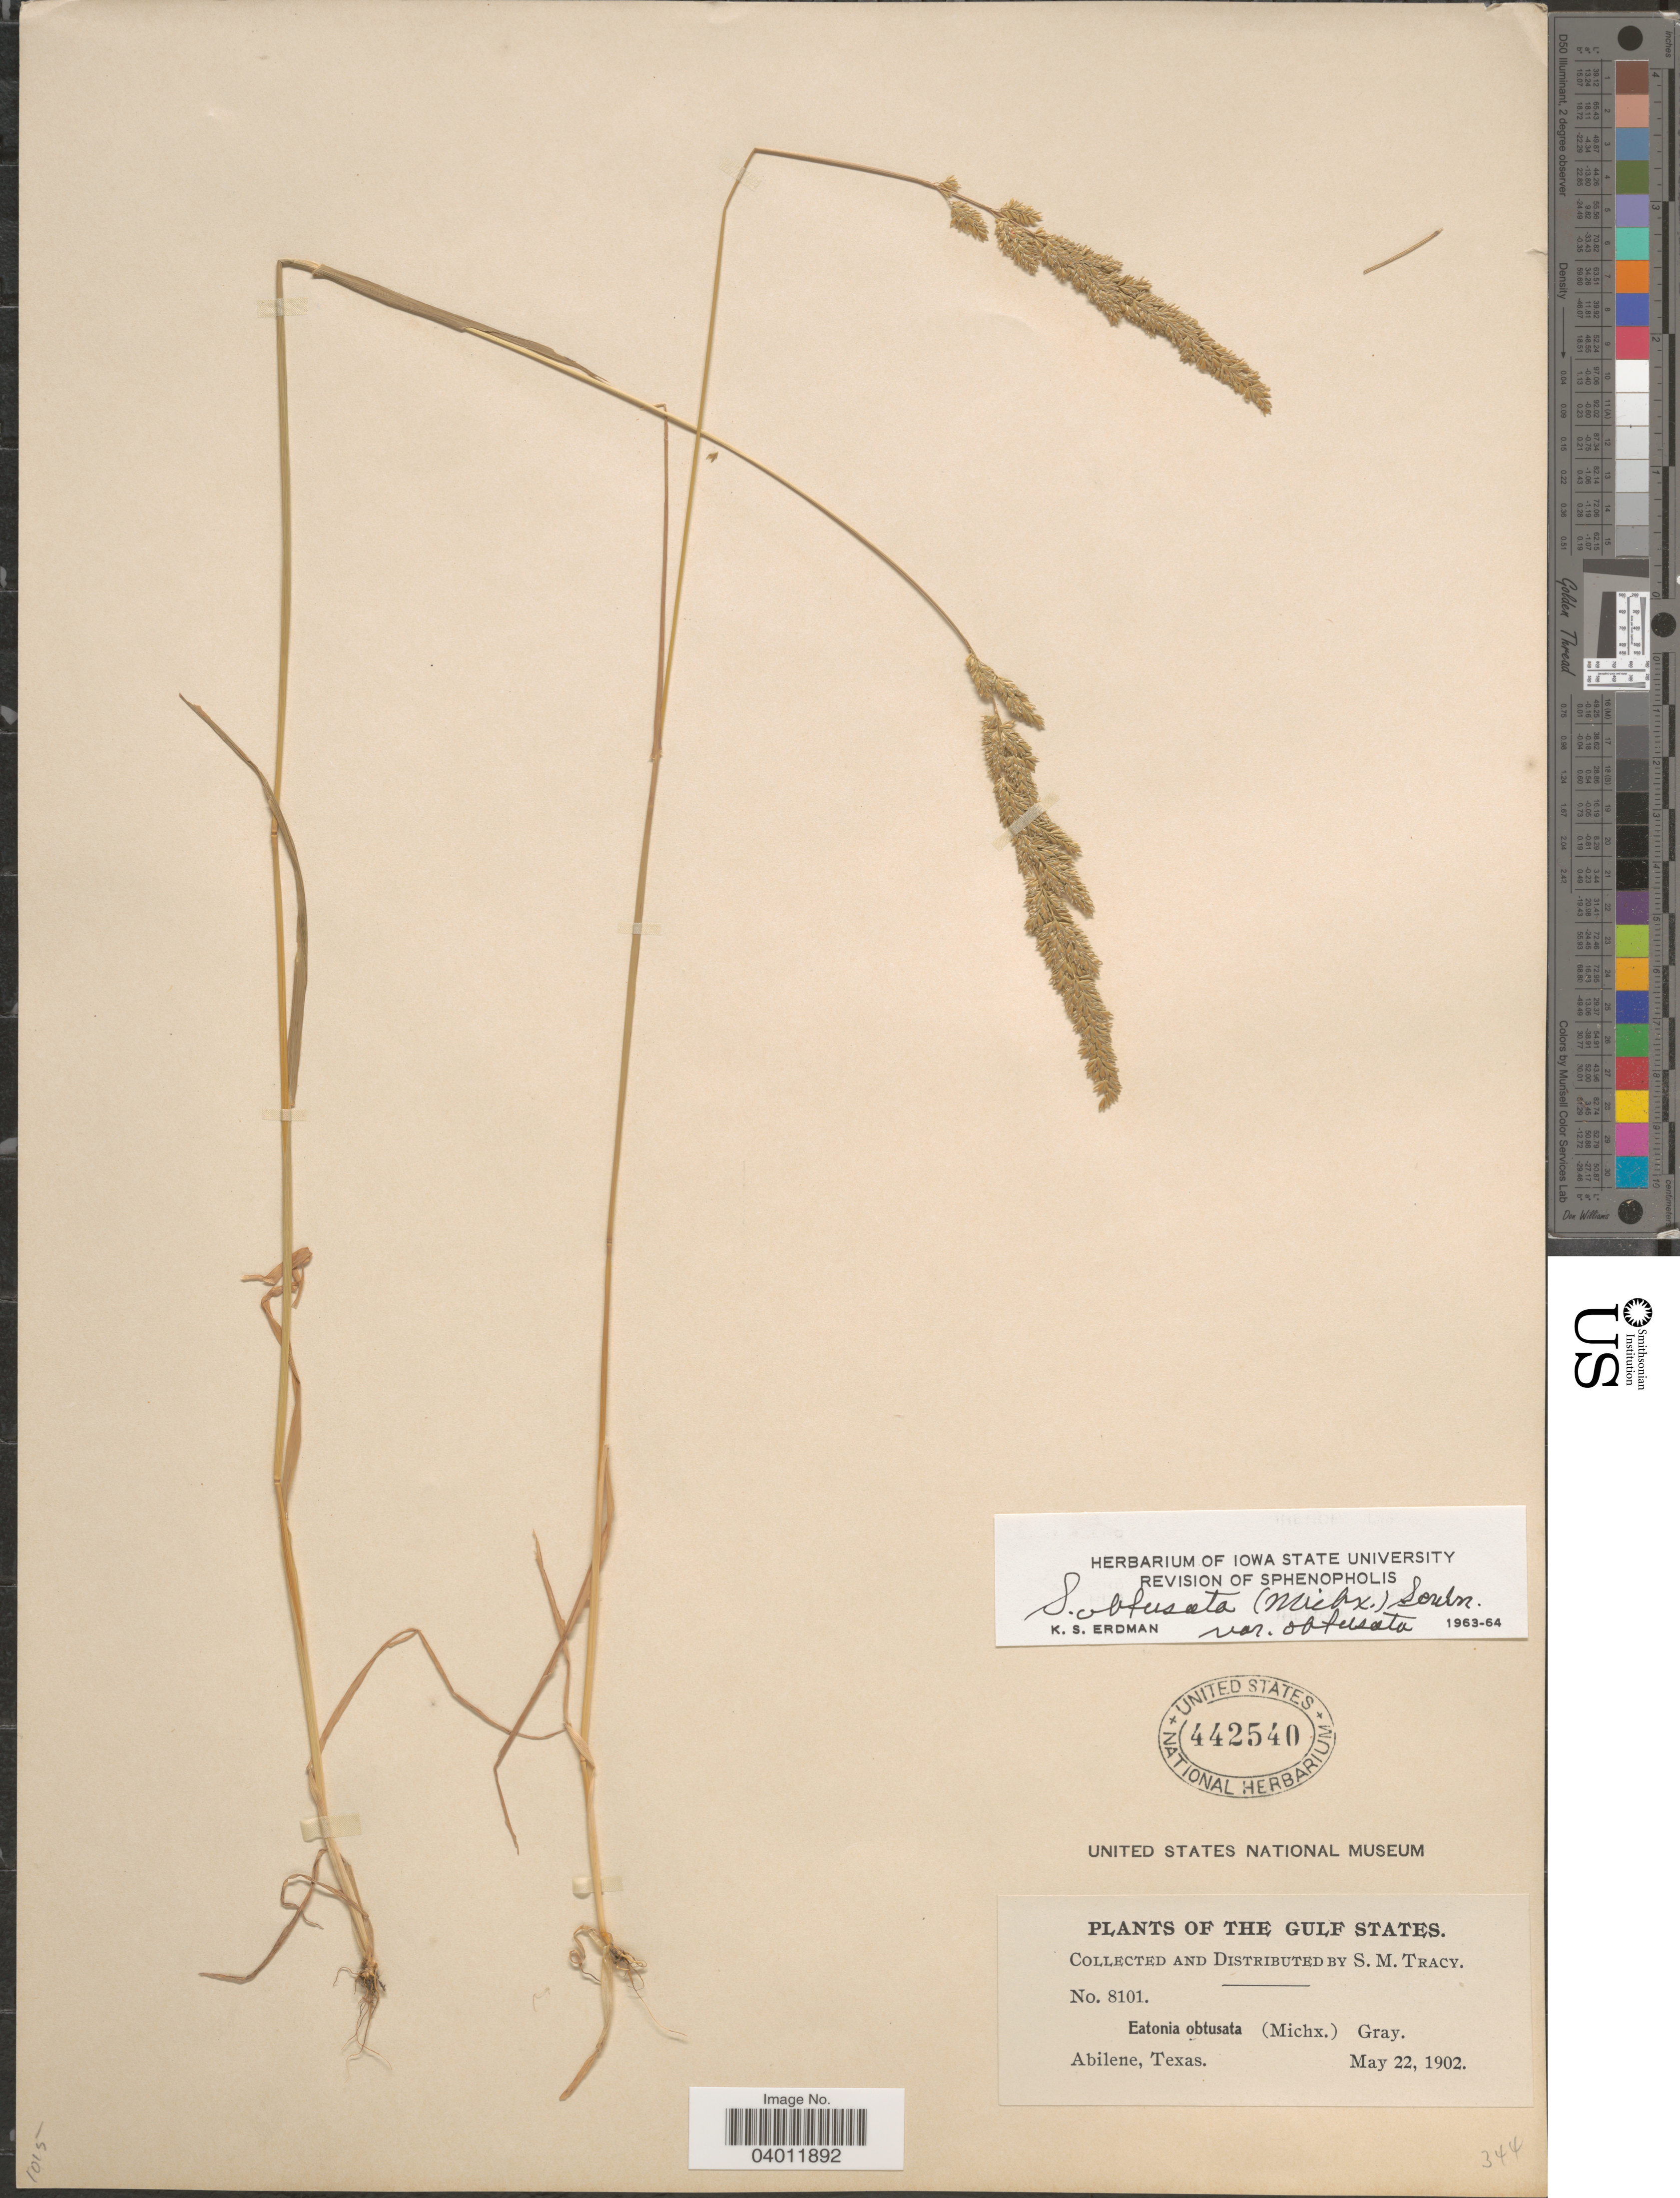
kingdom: Plantae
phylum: Tracheophyta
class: Liliopsida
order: Poales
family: Poaceae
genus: Sphenopholis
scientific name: Sphenopholis obtusata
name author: (Michx.) Scribn.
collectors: S. M. Tracy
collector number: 8101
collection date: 1902-05-22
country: United States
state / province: Texas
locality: The Gulf States. Abilene.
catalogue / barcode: US 442540